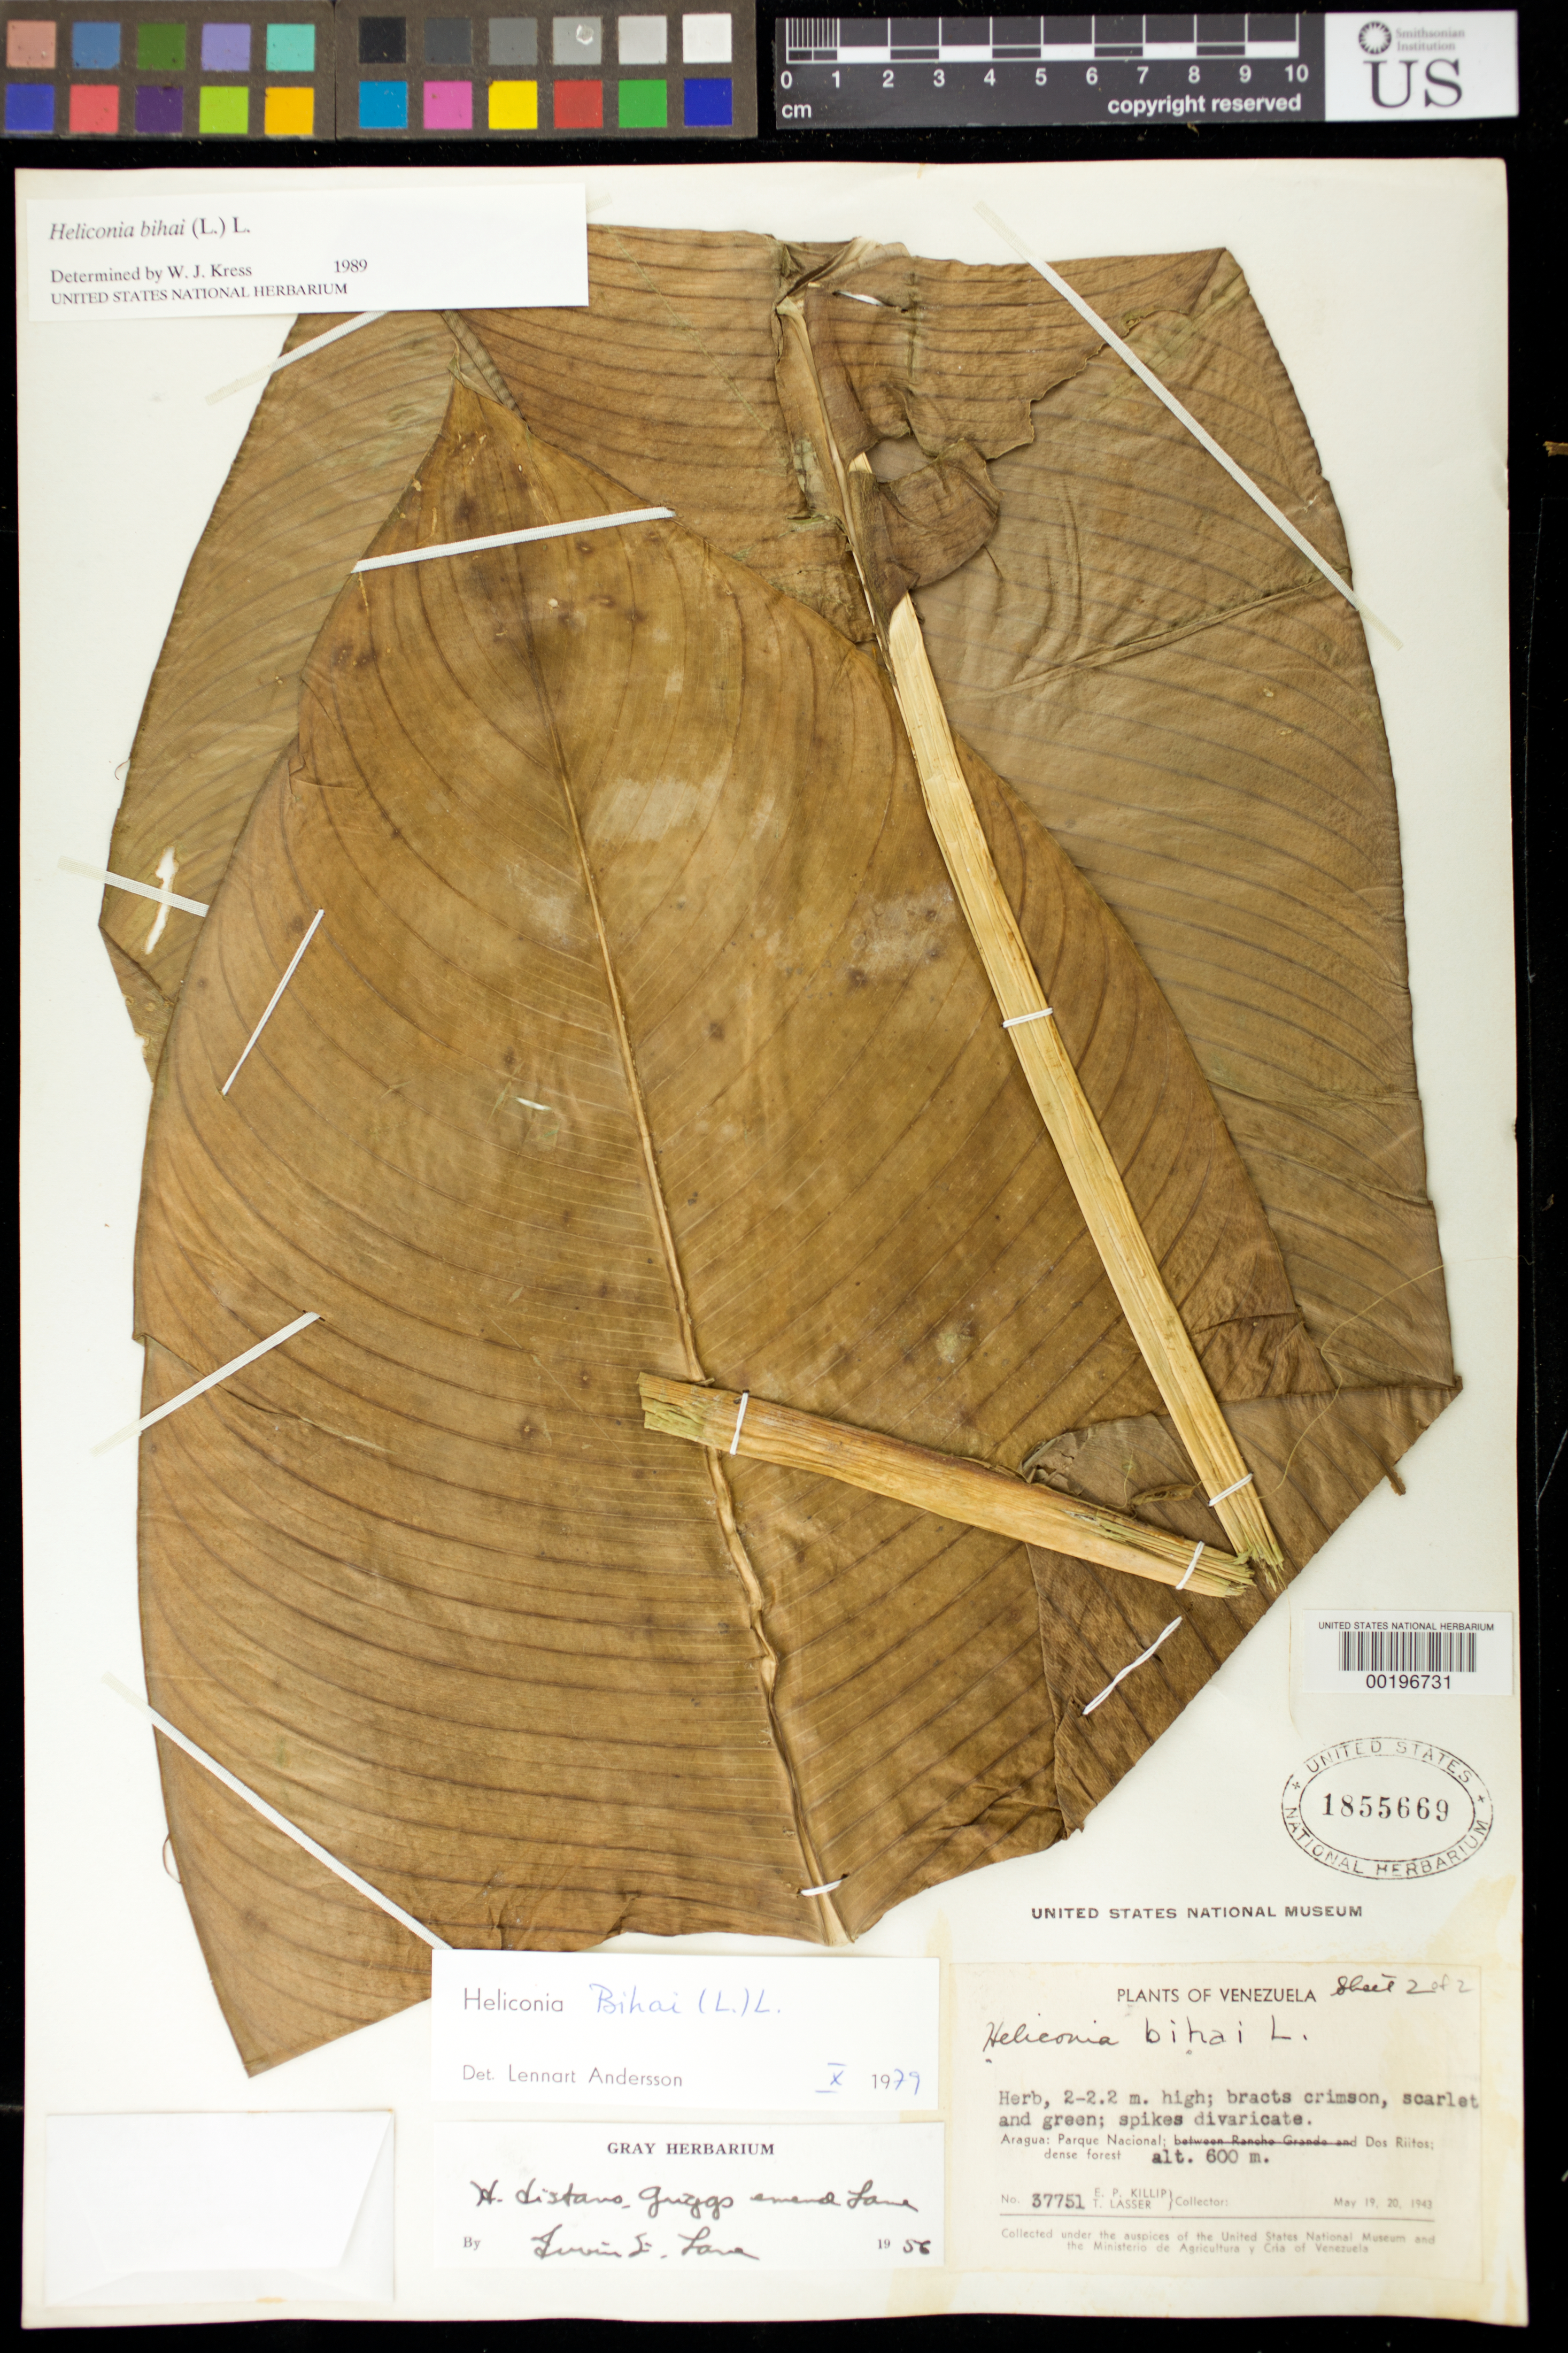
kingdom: Plantae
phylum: Tracheophyta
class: Liliopsida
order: Zingiberales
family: Heliconiaceae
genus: Heliconia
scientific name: Heliconia bihai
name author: (L.) L.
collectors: E. P. Killip & T. Lasser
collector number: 37751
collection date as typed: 19 May 1943 and 20 May 1943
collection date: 1943-05-19,1943-05-20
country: Venezuela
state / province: Aragua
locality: Parque nacional; dos riitos; dense forest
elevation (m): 600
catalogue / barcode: US 1855669